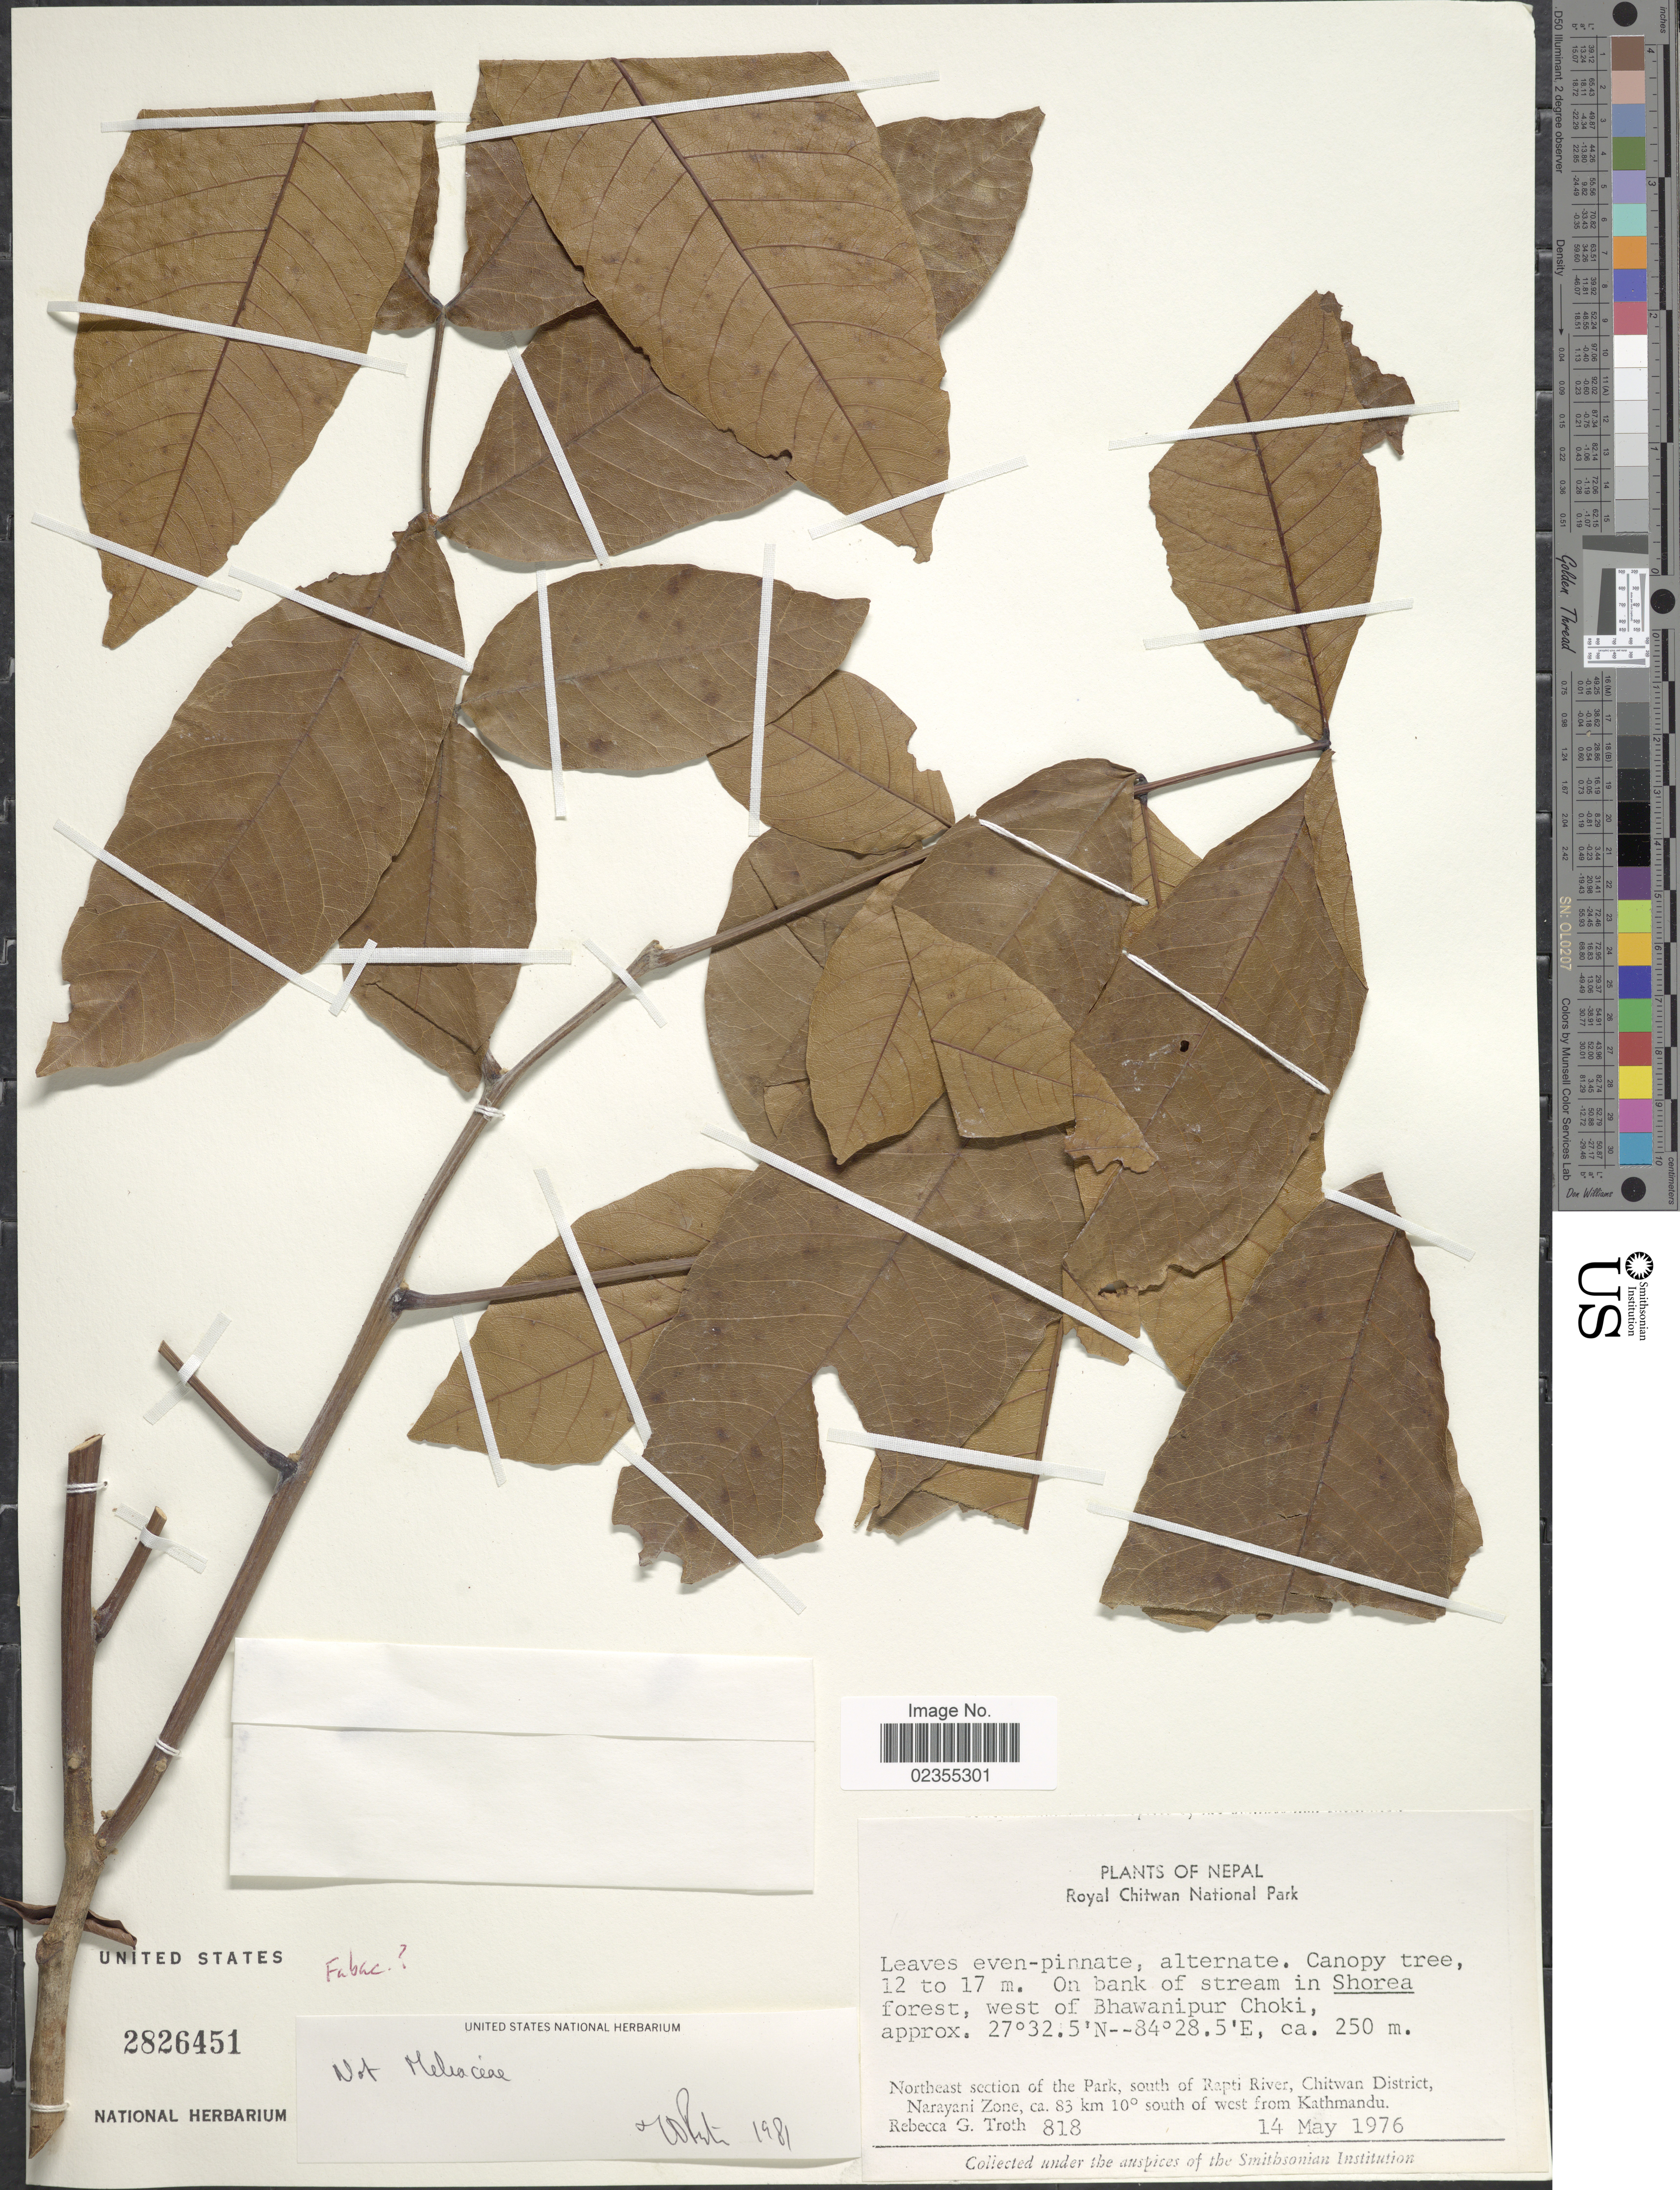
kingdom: Plantae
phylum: Tracheophyta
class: Magnoliopsida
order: Fabales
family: Fabaceae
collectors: R. Troth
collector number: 818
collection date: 1976-05-14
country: Nepal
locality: Royal Chitwan National Park. On bank of stream in Shorea forest, west of Bhawanipur Choki. Northeast section of the Park, south of Rapti River, Chitwan District, Narayani Zone, ca. 83 km 10° south of west from Kathmandu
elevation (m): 250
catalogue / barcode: US 2826451